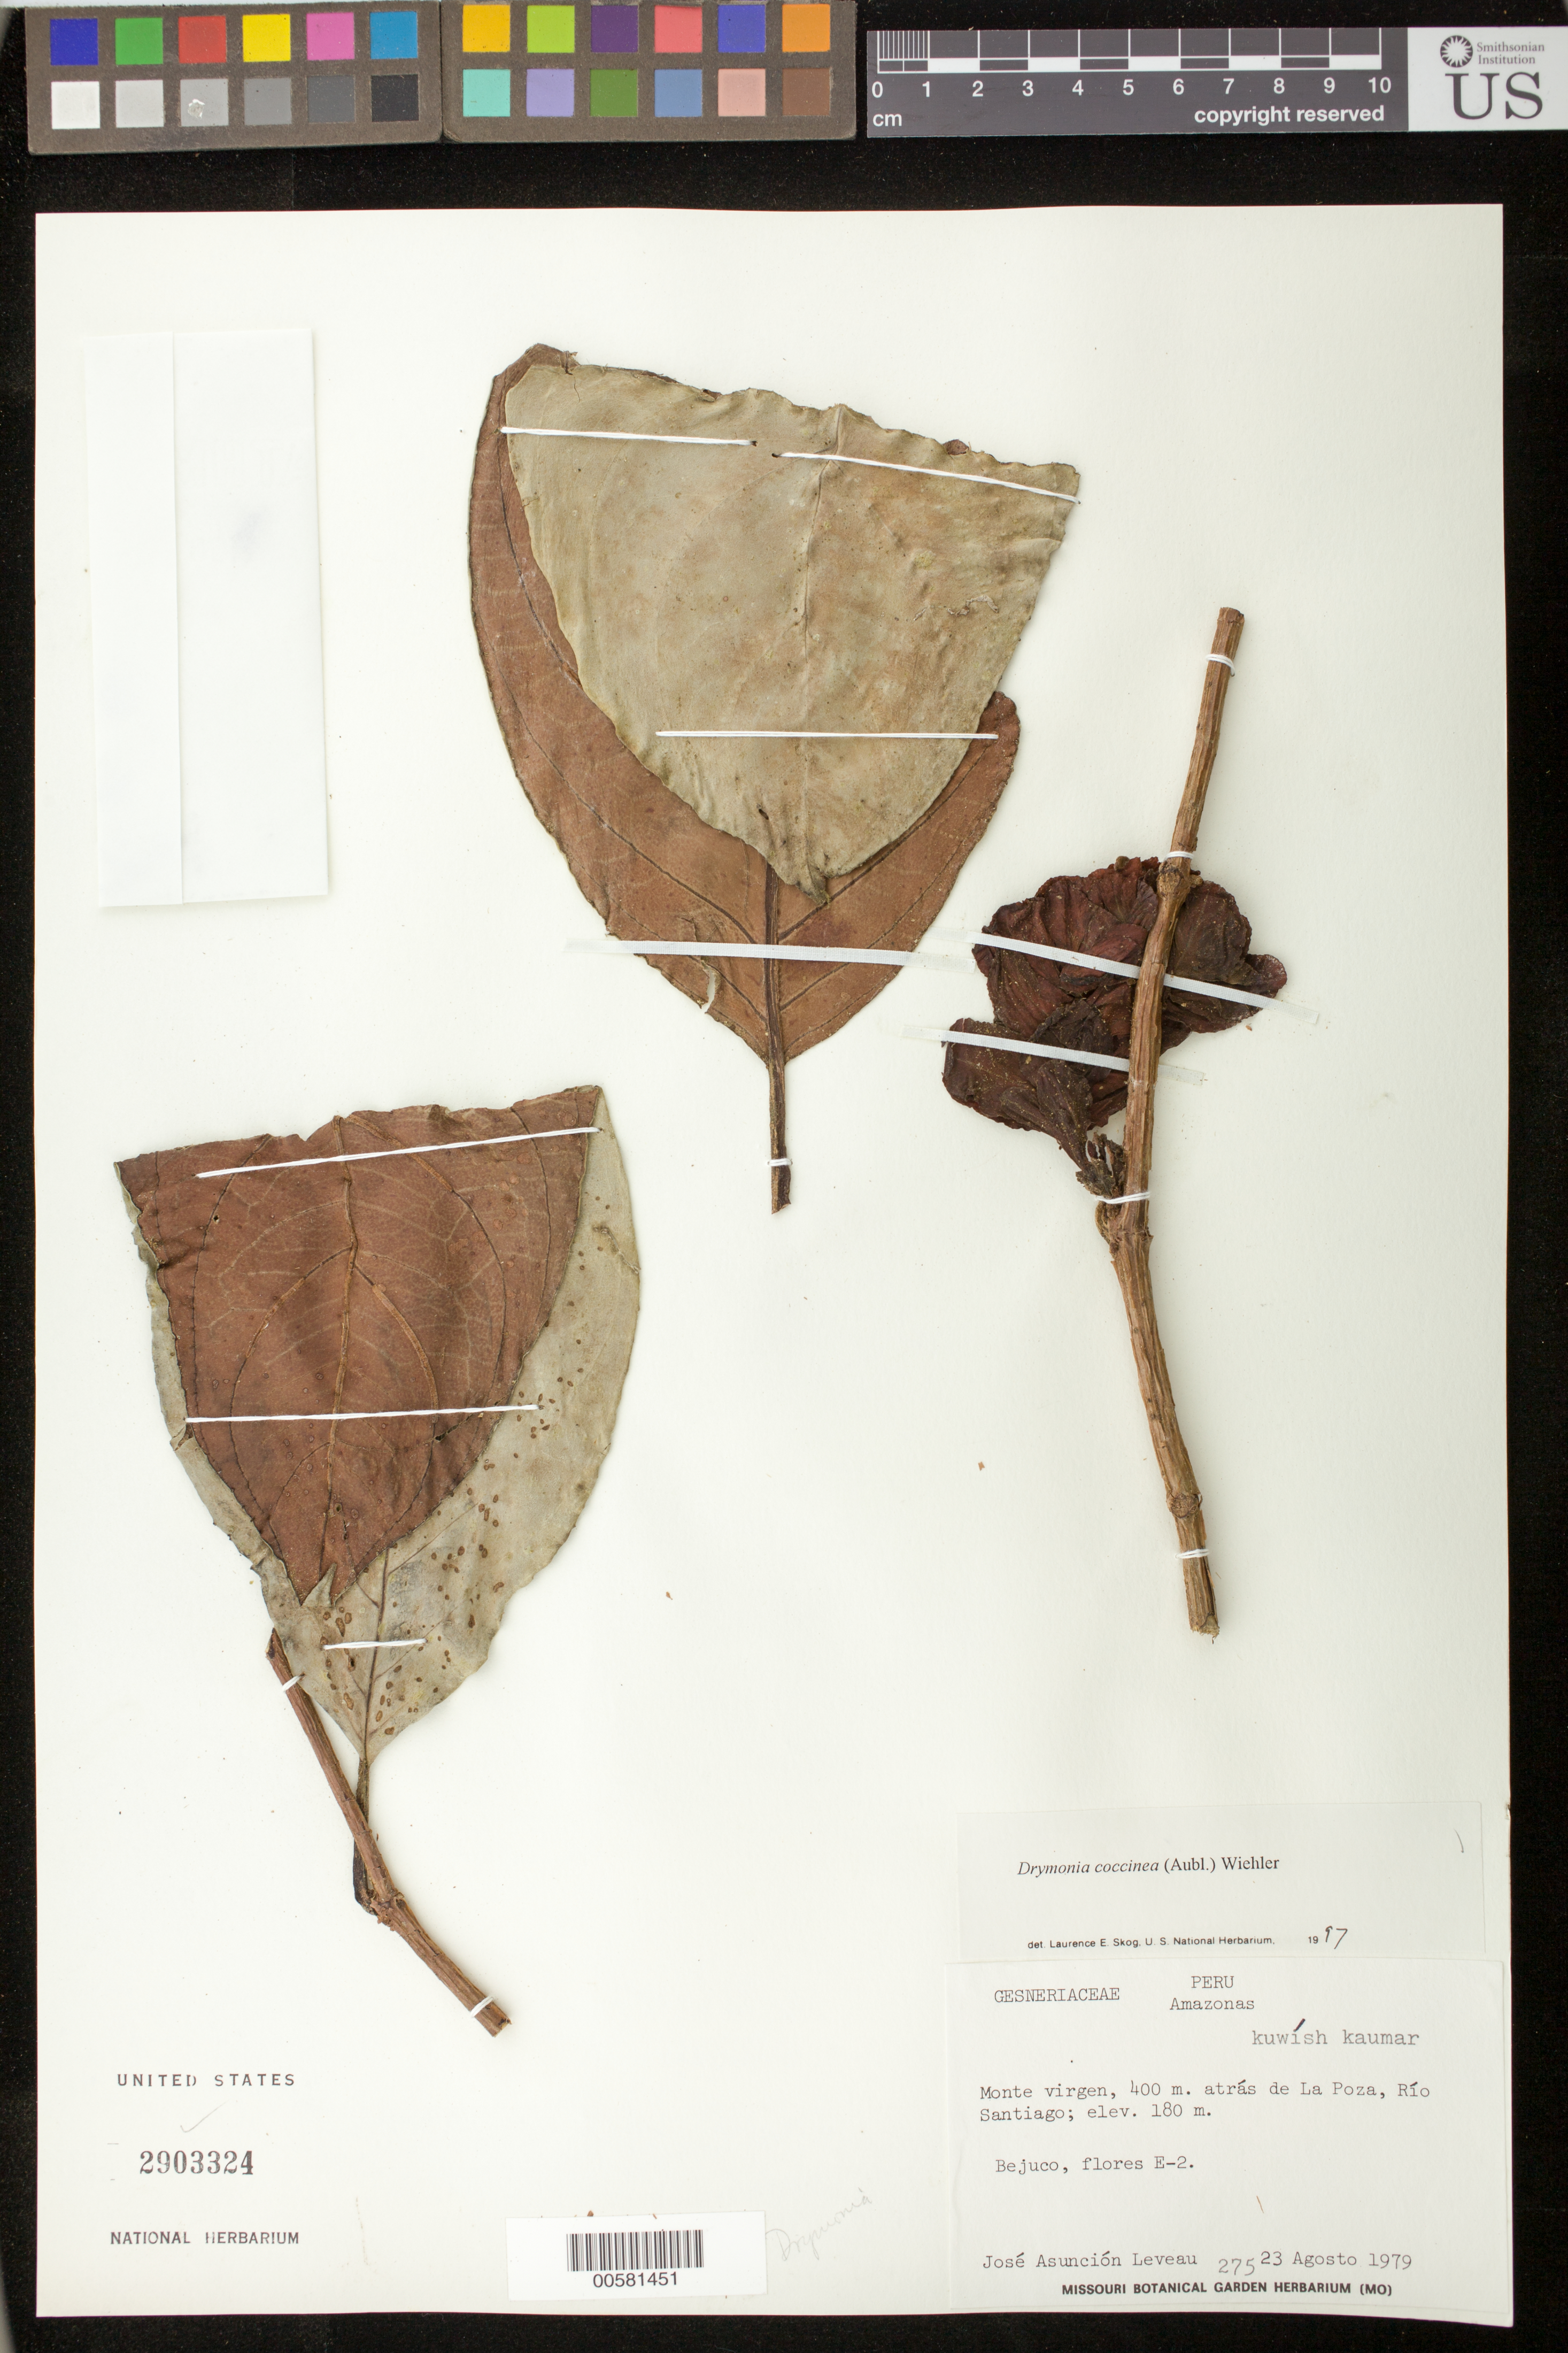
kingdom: Plantae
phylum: Tracheophyta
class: Magnoliopsida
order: Lamiales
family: Gesneriaceae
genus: Drymonia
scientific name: Drymonia coccinea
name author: (Aubl.) Wiehler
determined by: Skog, Laurence E.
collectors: J. Asuncion-leveau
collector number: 275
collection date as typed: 23 Aug 1979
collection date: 1979-08-23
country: Peru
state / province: Amazonas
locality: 400 m atrás de La Poza, Río Santiago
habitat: Monte virgen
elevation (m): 180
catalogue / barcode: US 2903324